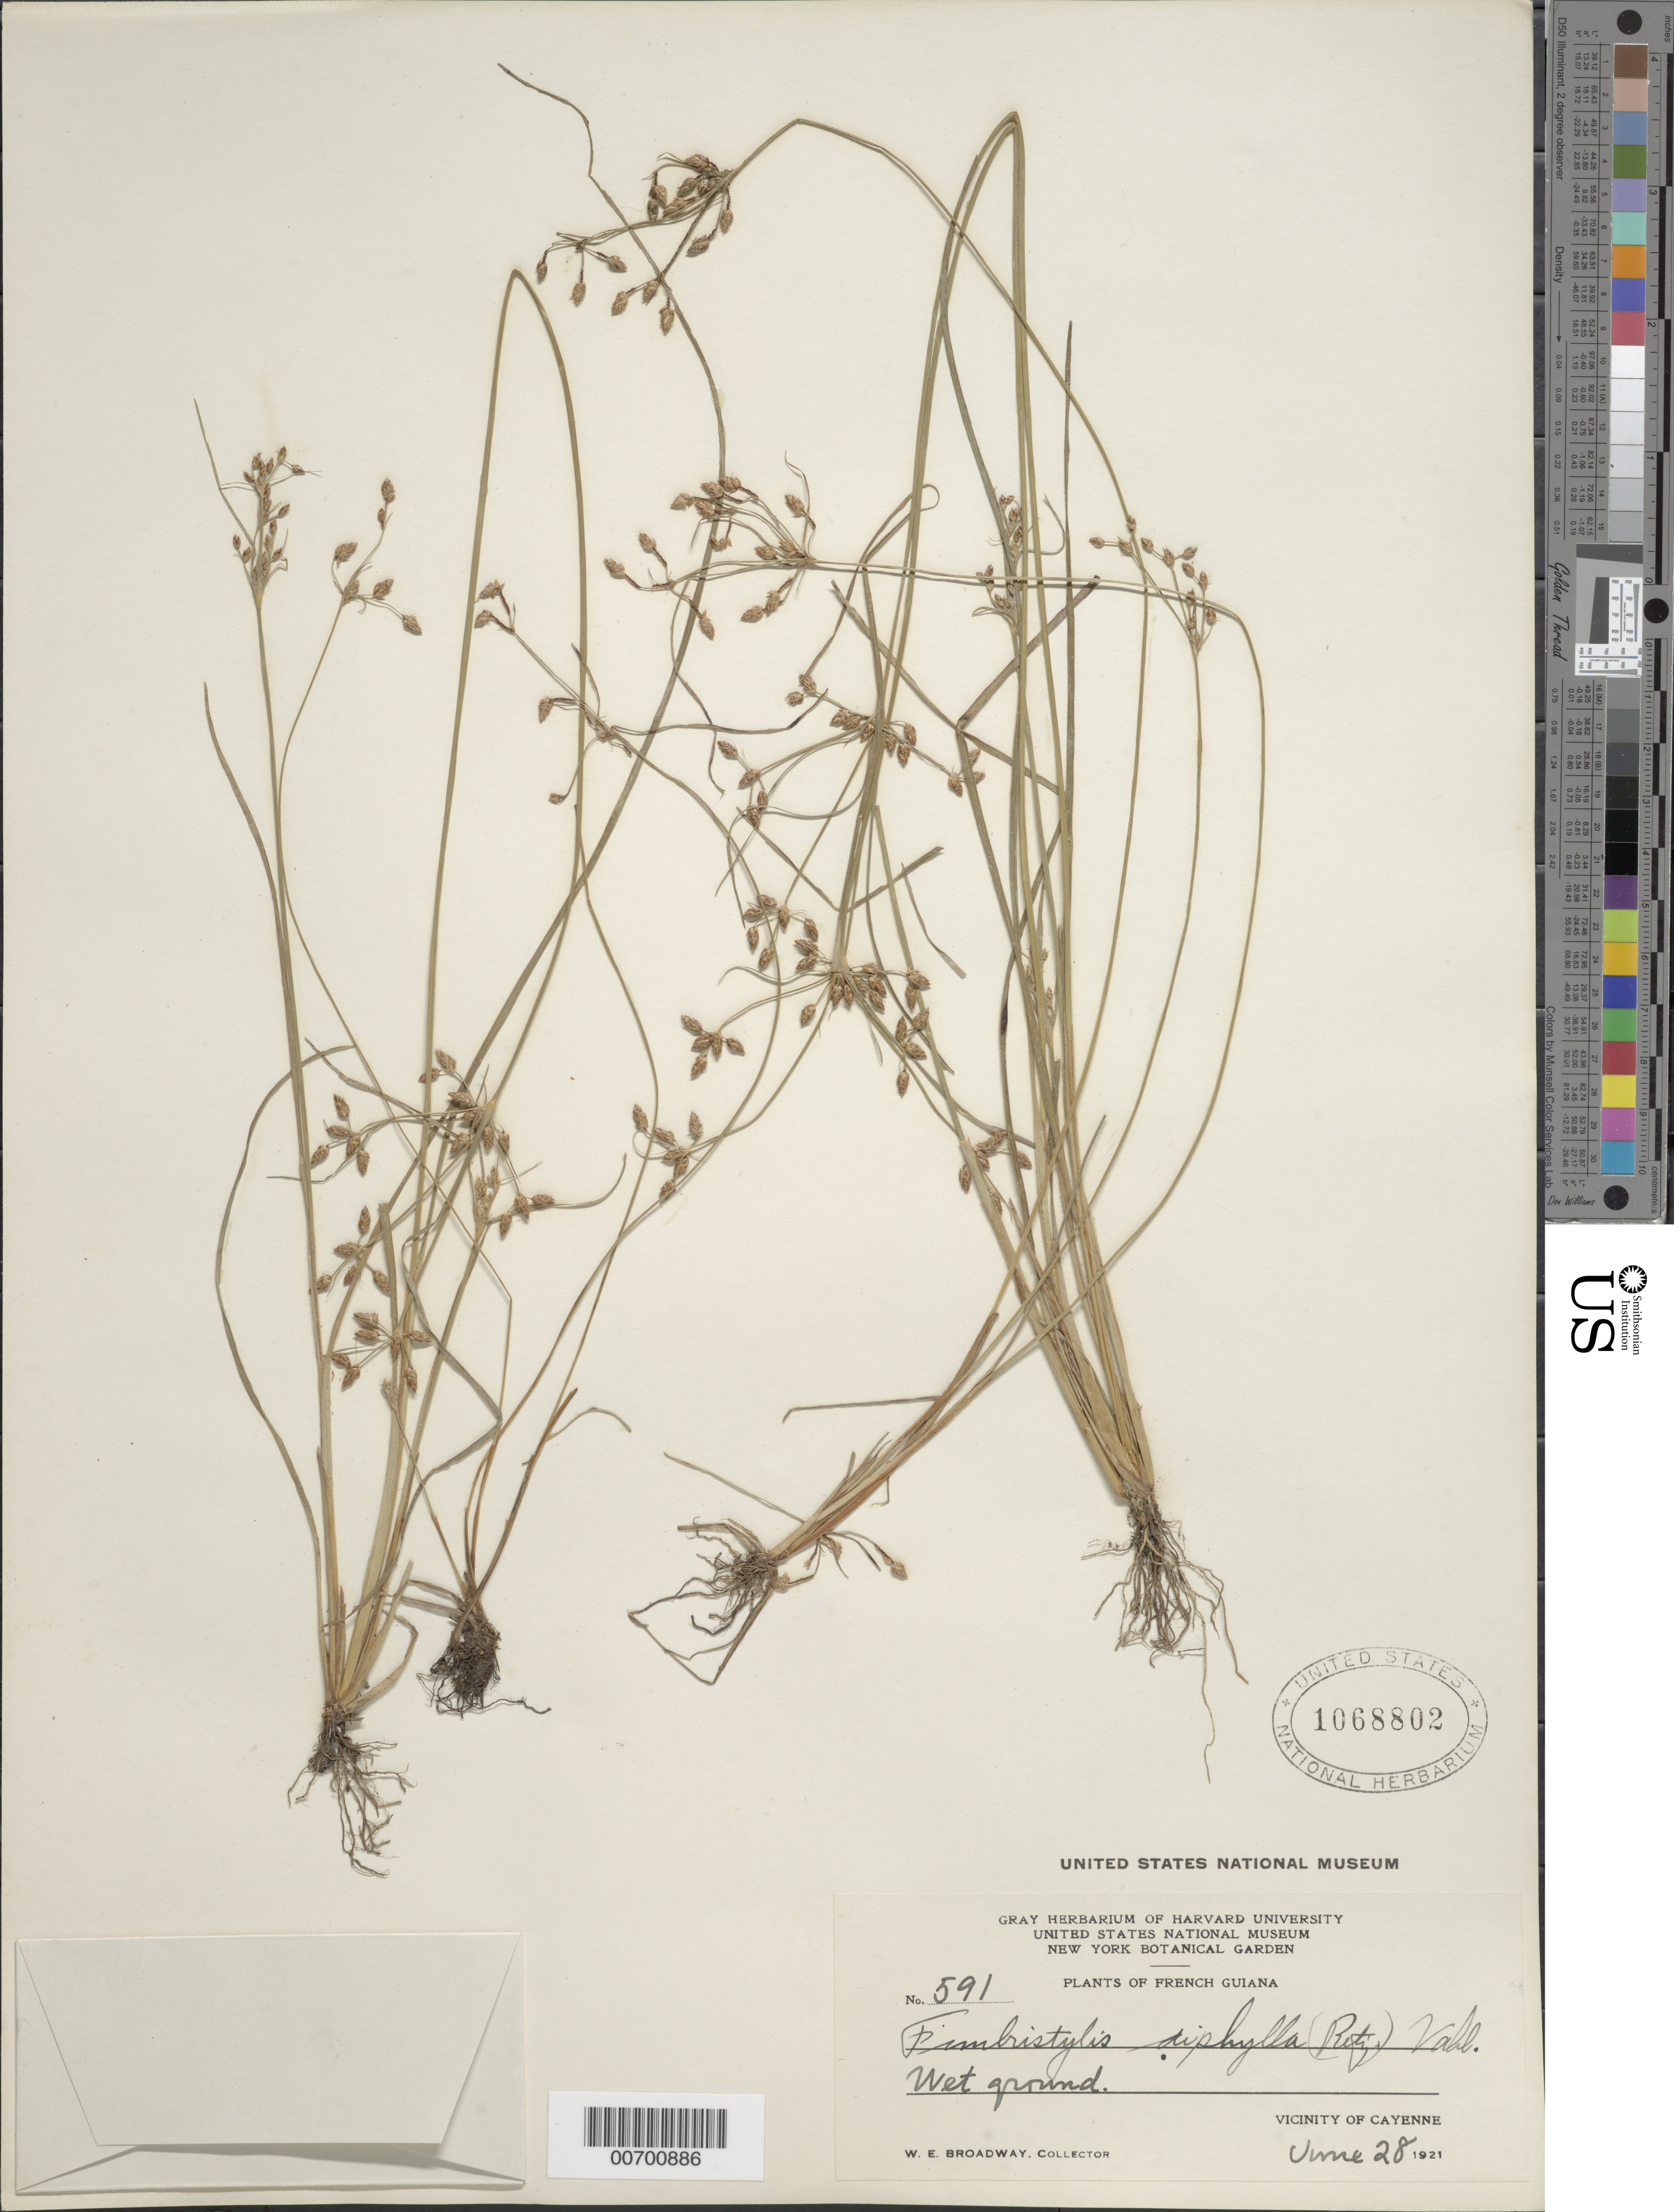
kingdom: Plantae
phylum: Tracheophyta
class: Liliopsida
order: Poales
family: Cyperaceae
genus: Fimbristylis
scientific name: Fimbristylis annua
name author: (All.) Roem. & Schult.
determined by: Kral, Robert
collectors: W. E. Broadway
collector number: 591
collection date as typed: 28-Jun-21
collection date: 1921-06-28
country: French Guiana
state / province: Cayenne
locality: Cayenne, vic.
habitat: Wet ground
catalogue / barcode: US 1068802